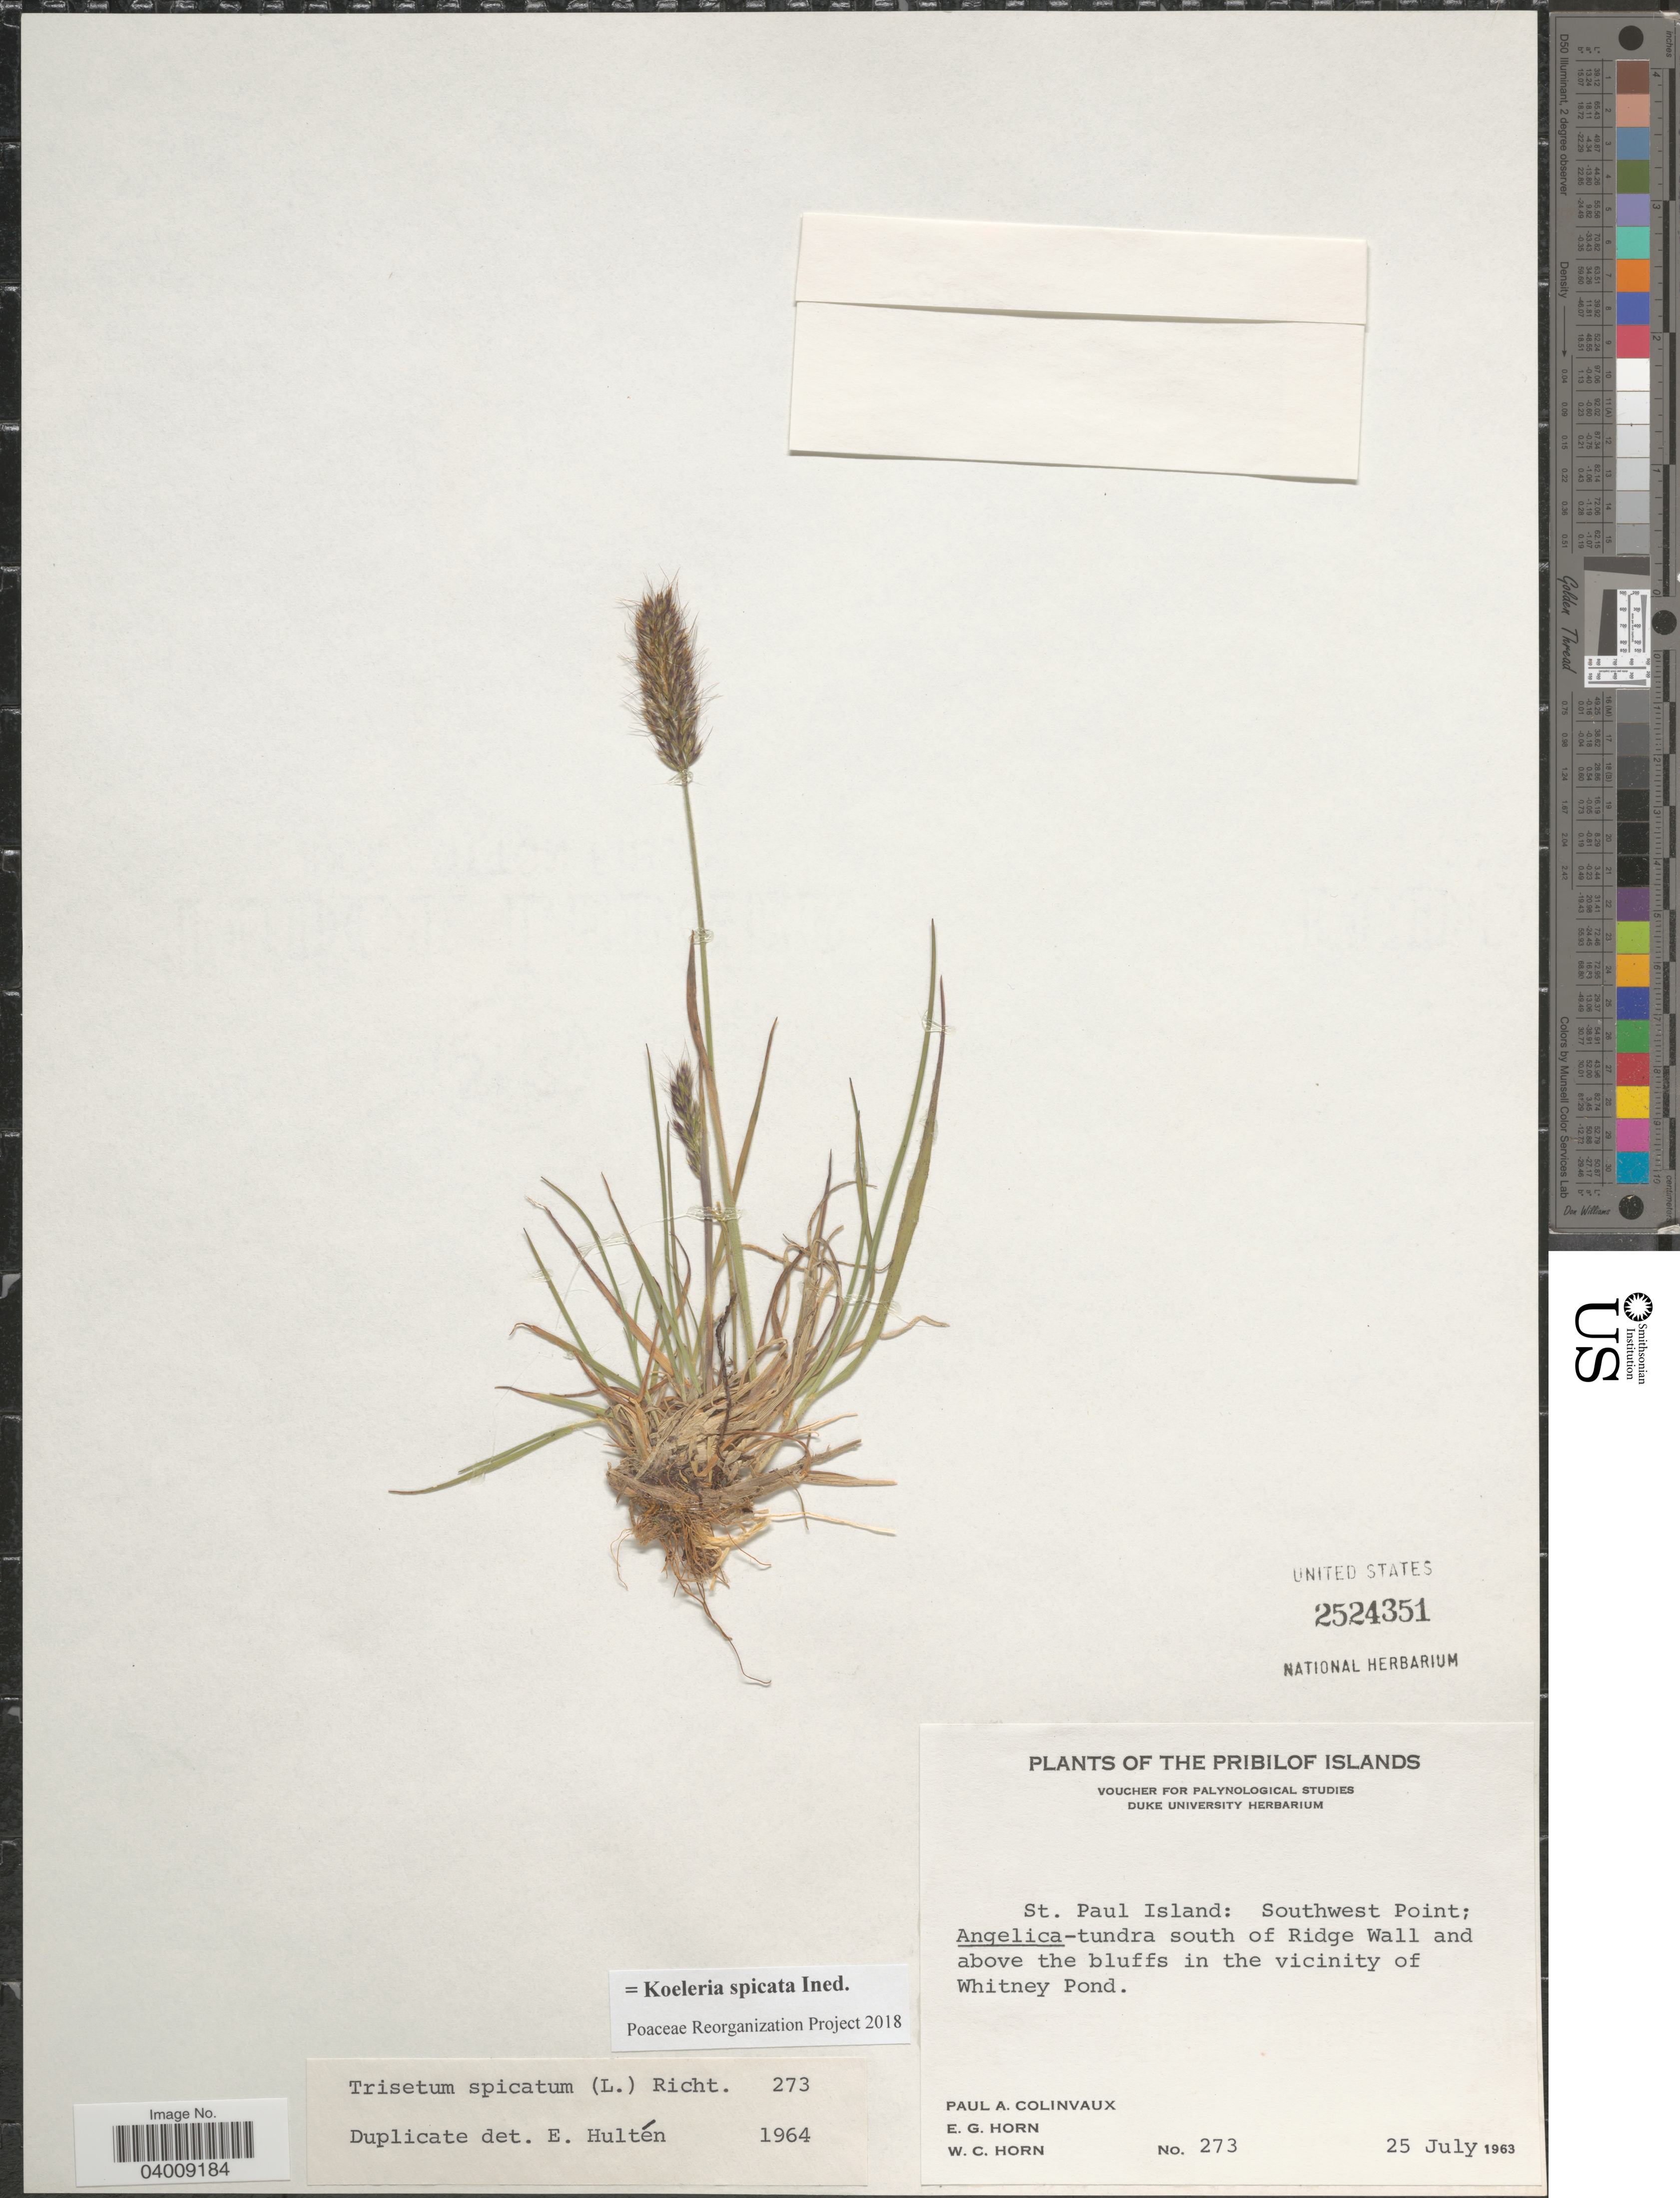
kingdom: Plantae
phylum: Tracheophyta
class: Liliopsida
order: Poales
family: Poaceae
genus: Koeleria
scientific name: Koeleria spicata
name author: (L.) Barberá et al.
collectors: P. Colinvaux, E. Horn & W. Horn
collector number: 273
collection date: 1963-07-25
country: United States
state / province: Alaska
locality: The Pribilof Islands. St. Paul Island: Southwest Point; Angelica-tundra south of Ridge Wall and above the bluffs in the vicinity of Whitney Pond.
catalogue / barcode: US 2524351